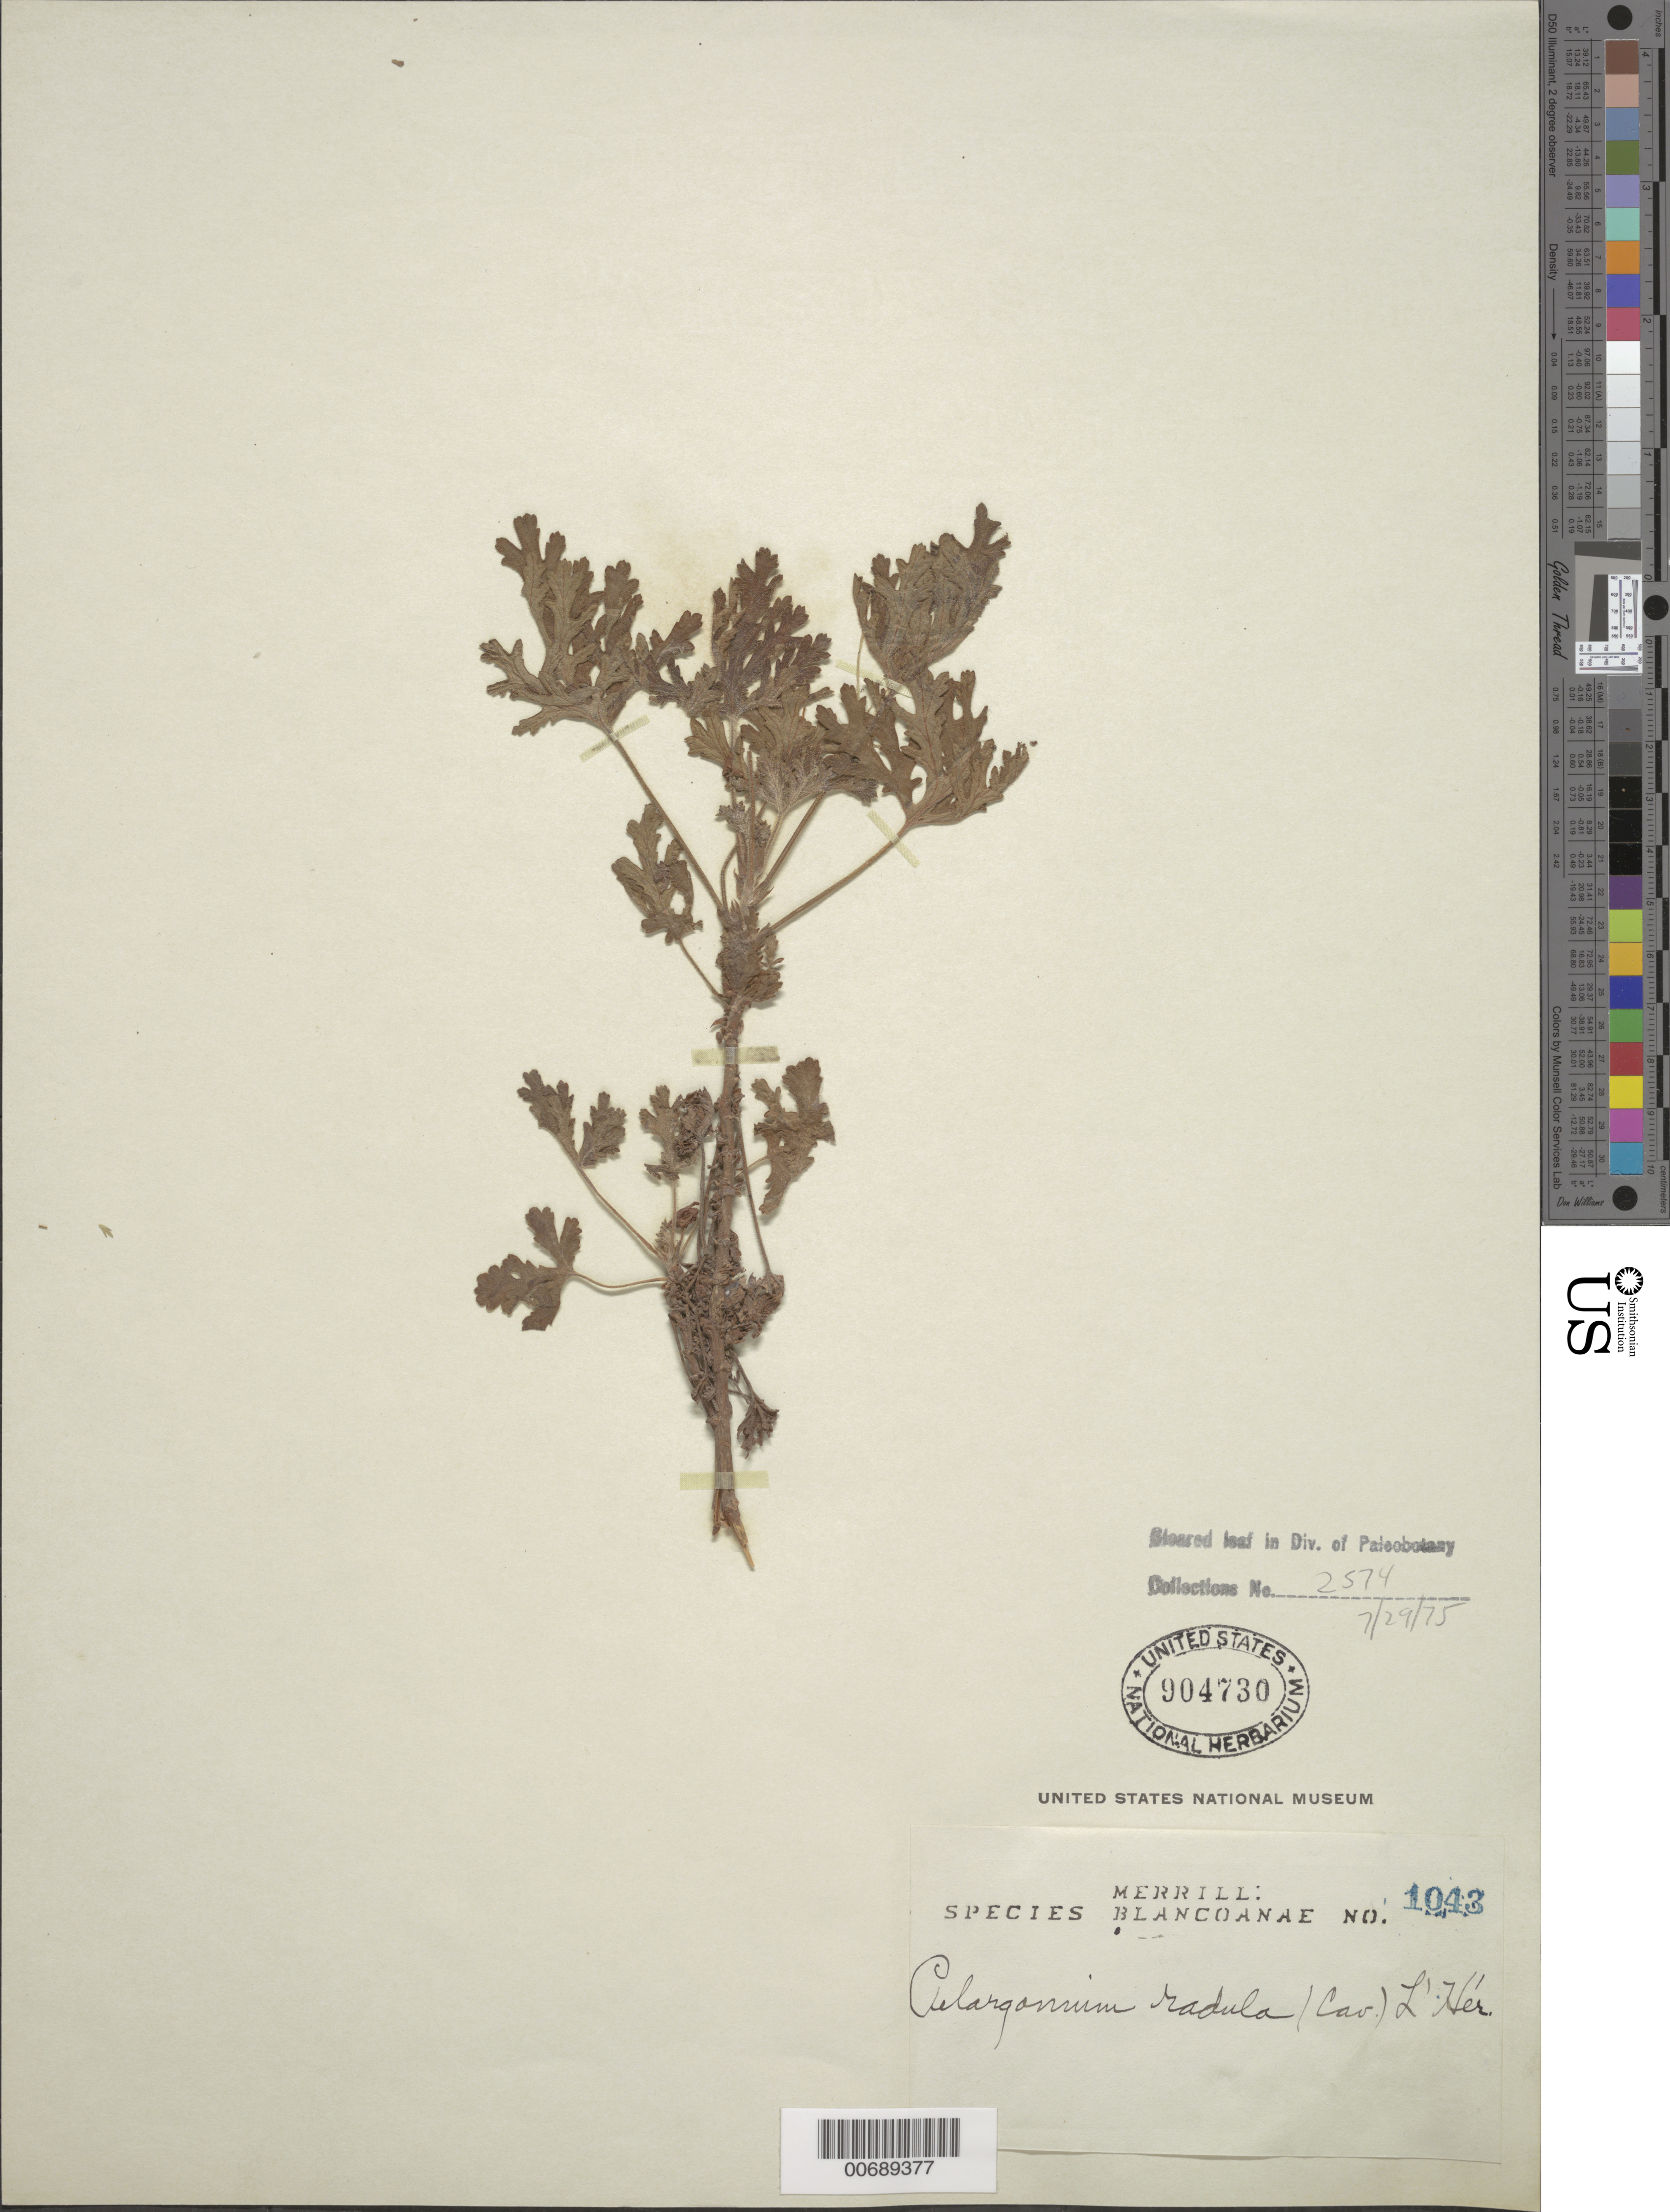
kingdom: Plantae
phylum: Tracheophyta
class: Magnoliopsida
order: Geraniales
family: Geraniaceae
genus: Pelargonium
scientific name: Pelargonium radula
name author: (Cav.) L'Hér.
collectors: E. D. Merrill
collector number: Sp. Blancoan. 1043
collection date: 1916-10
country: Philippines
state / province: National Capital Region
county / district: Manila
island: Luzon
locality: Manila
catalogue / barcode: US 904730